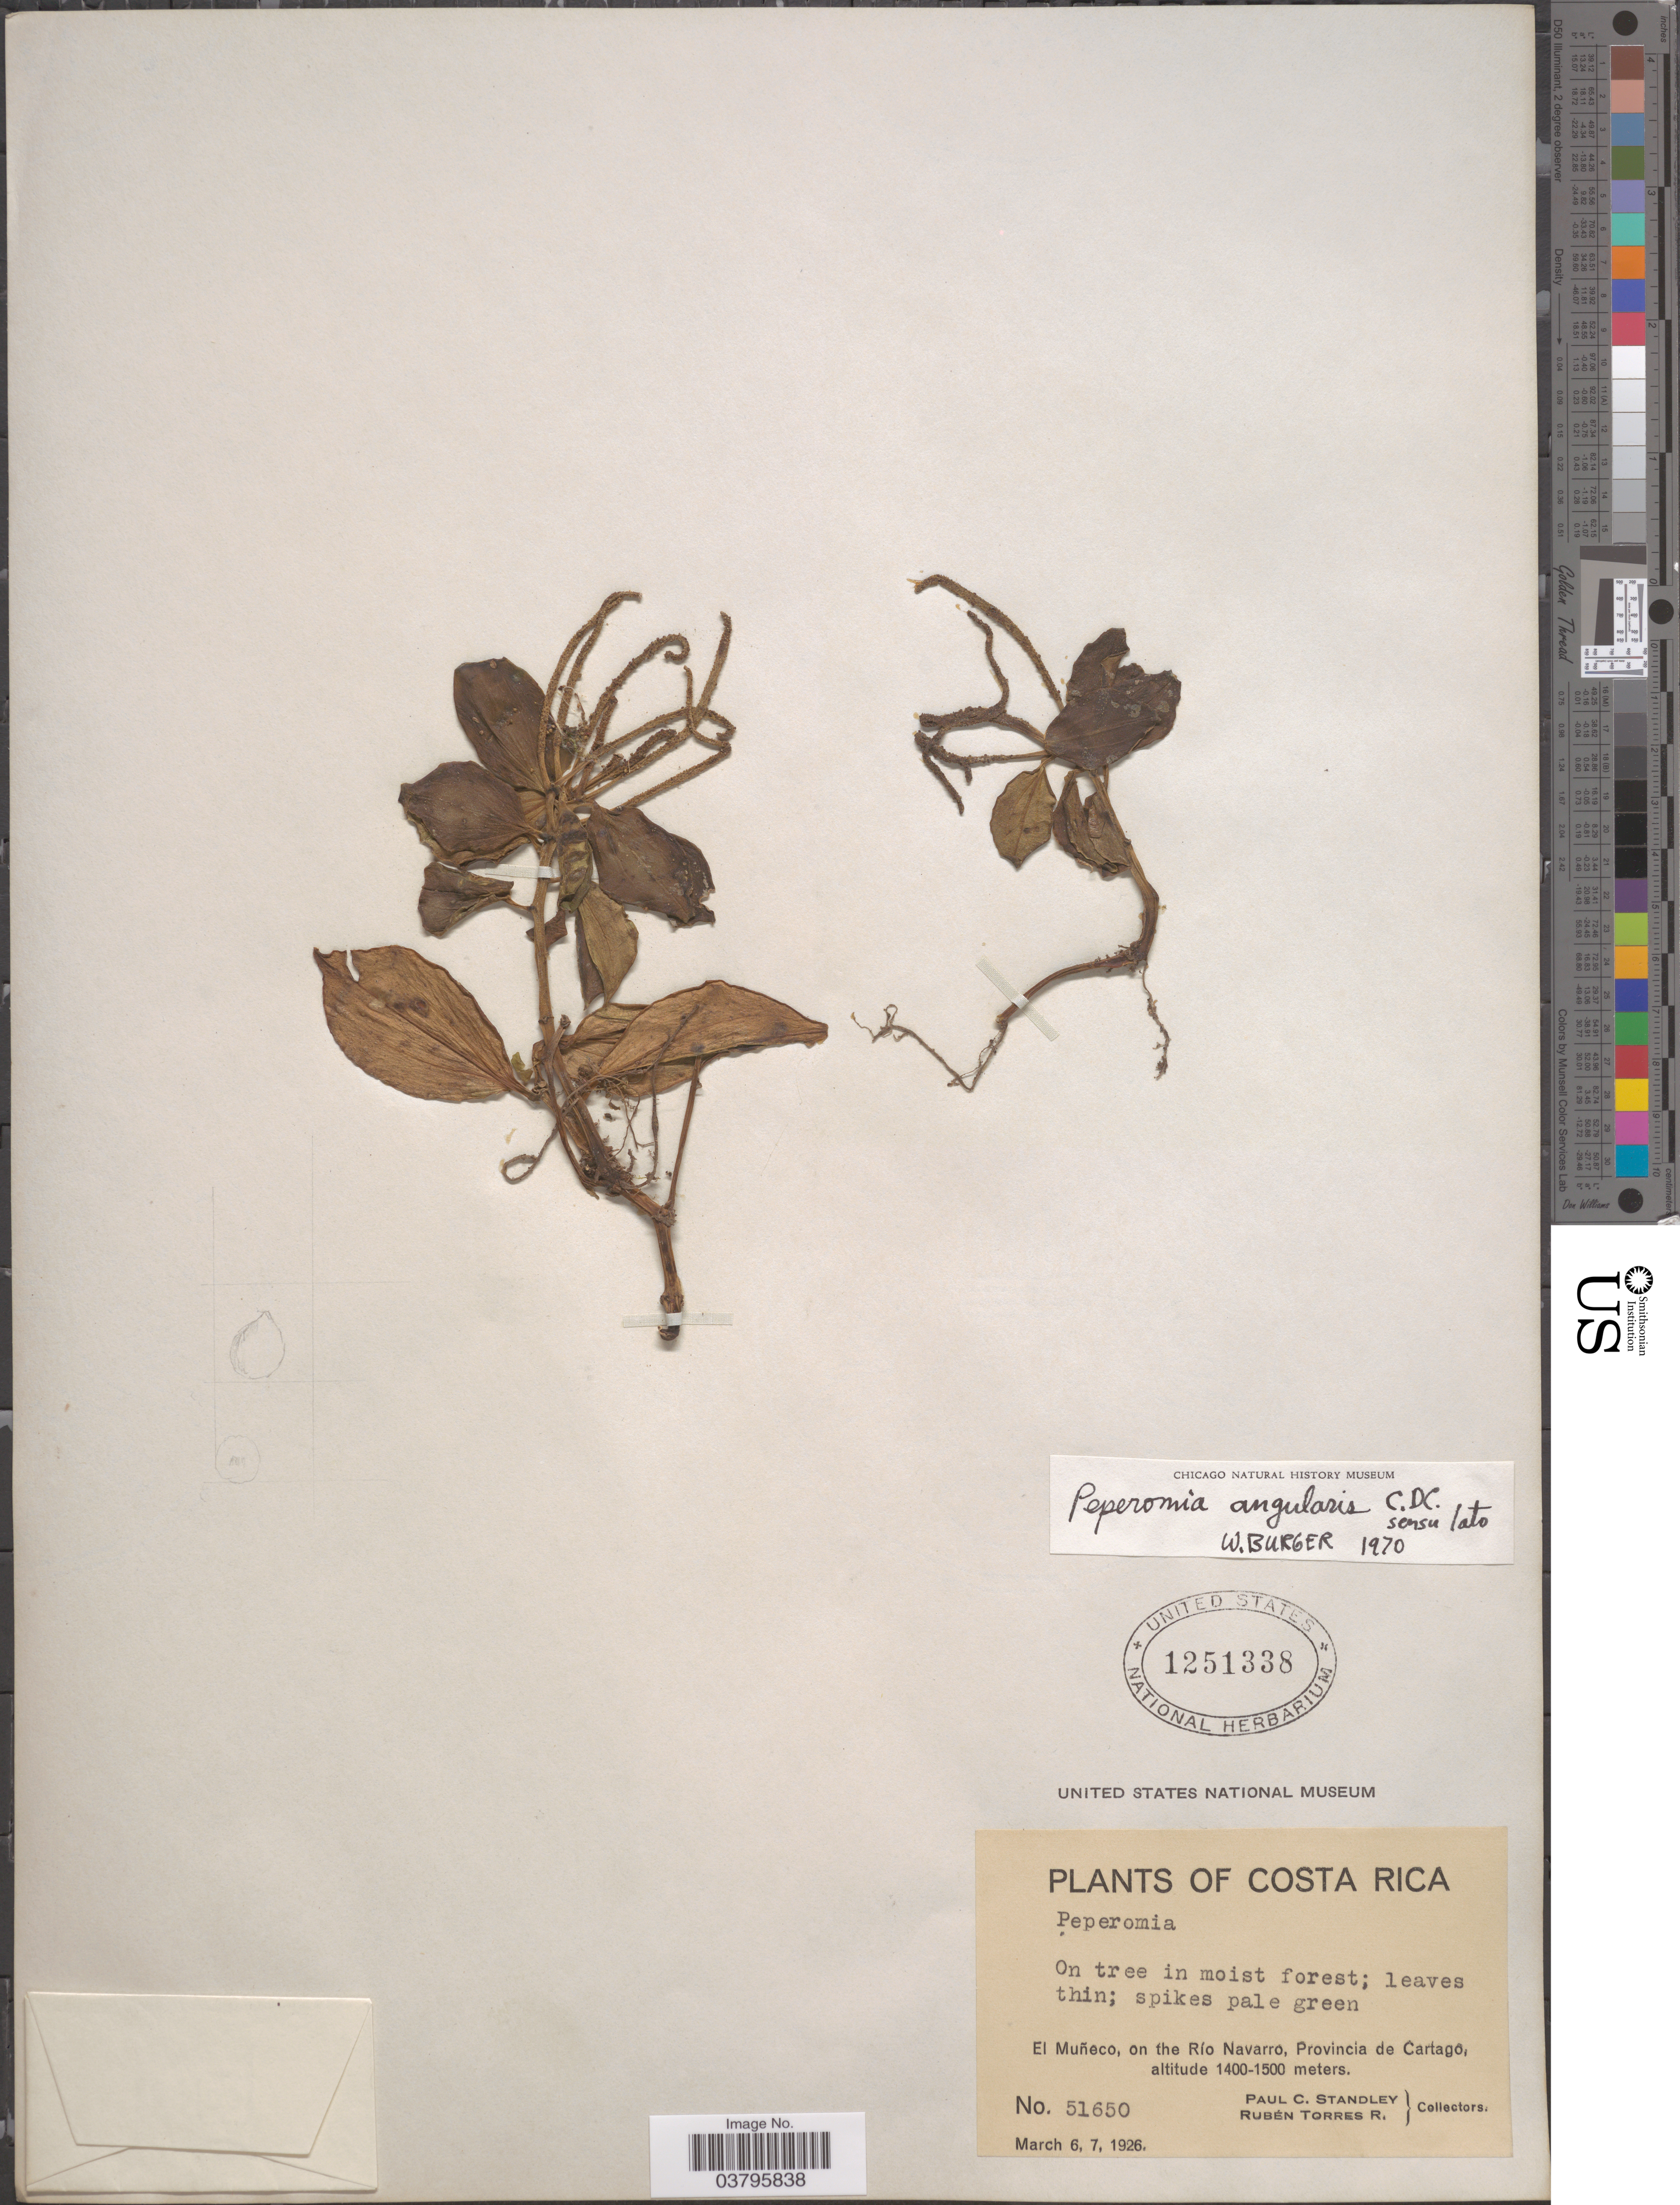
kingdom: Plantae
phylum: Tracheophyta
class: Magnoliopsida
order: Piperales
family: Piperaceae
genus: Peperomia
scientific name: Peperomia san-joseana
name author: C. DC.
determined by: Jiménez, José Estaban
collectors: P. C. Standley & R. Torres R.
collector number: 51650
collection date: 1926-03-06/1926-03-07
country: Costa Rica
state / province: Cartago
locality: El Muñeco, on the Río Navarro.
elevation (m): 1400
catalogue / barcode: US 1251338